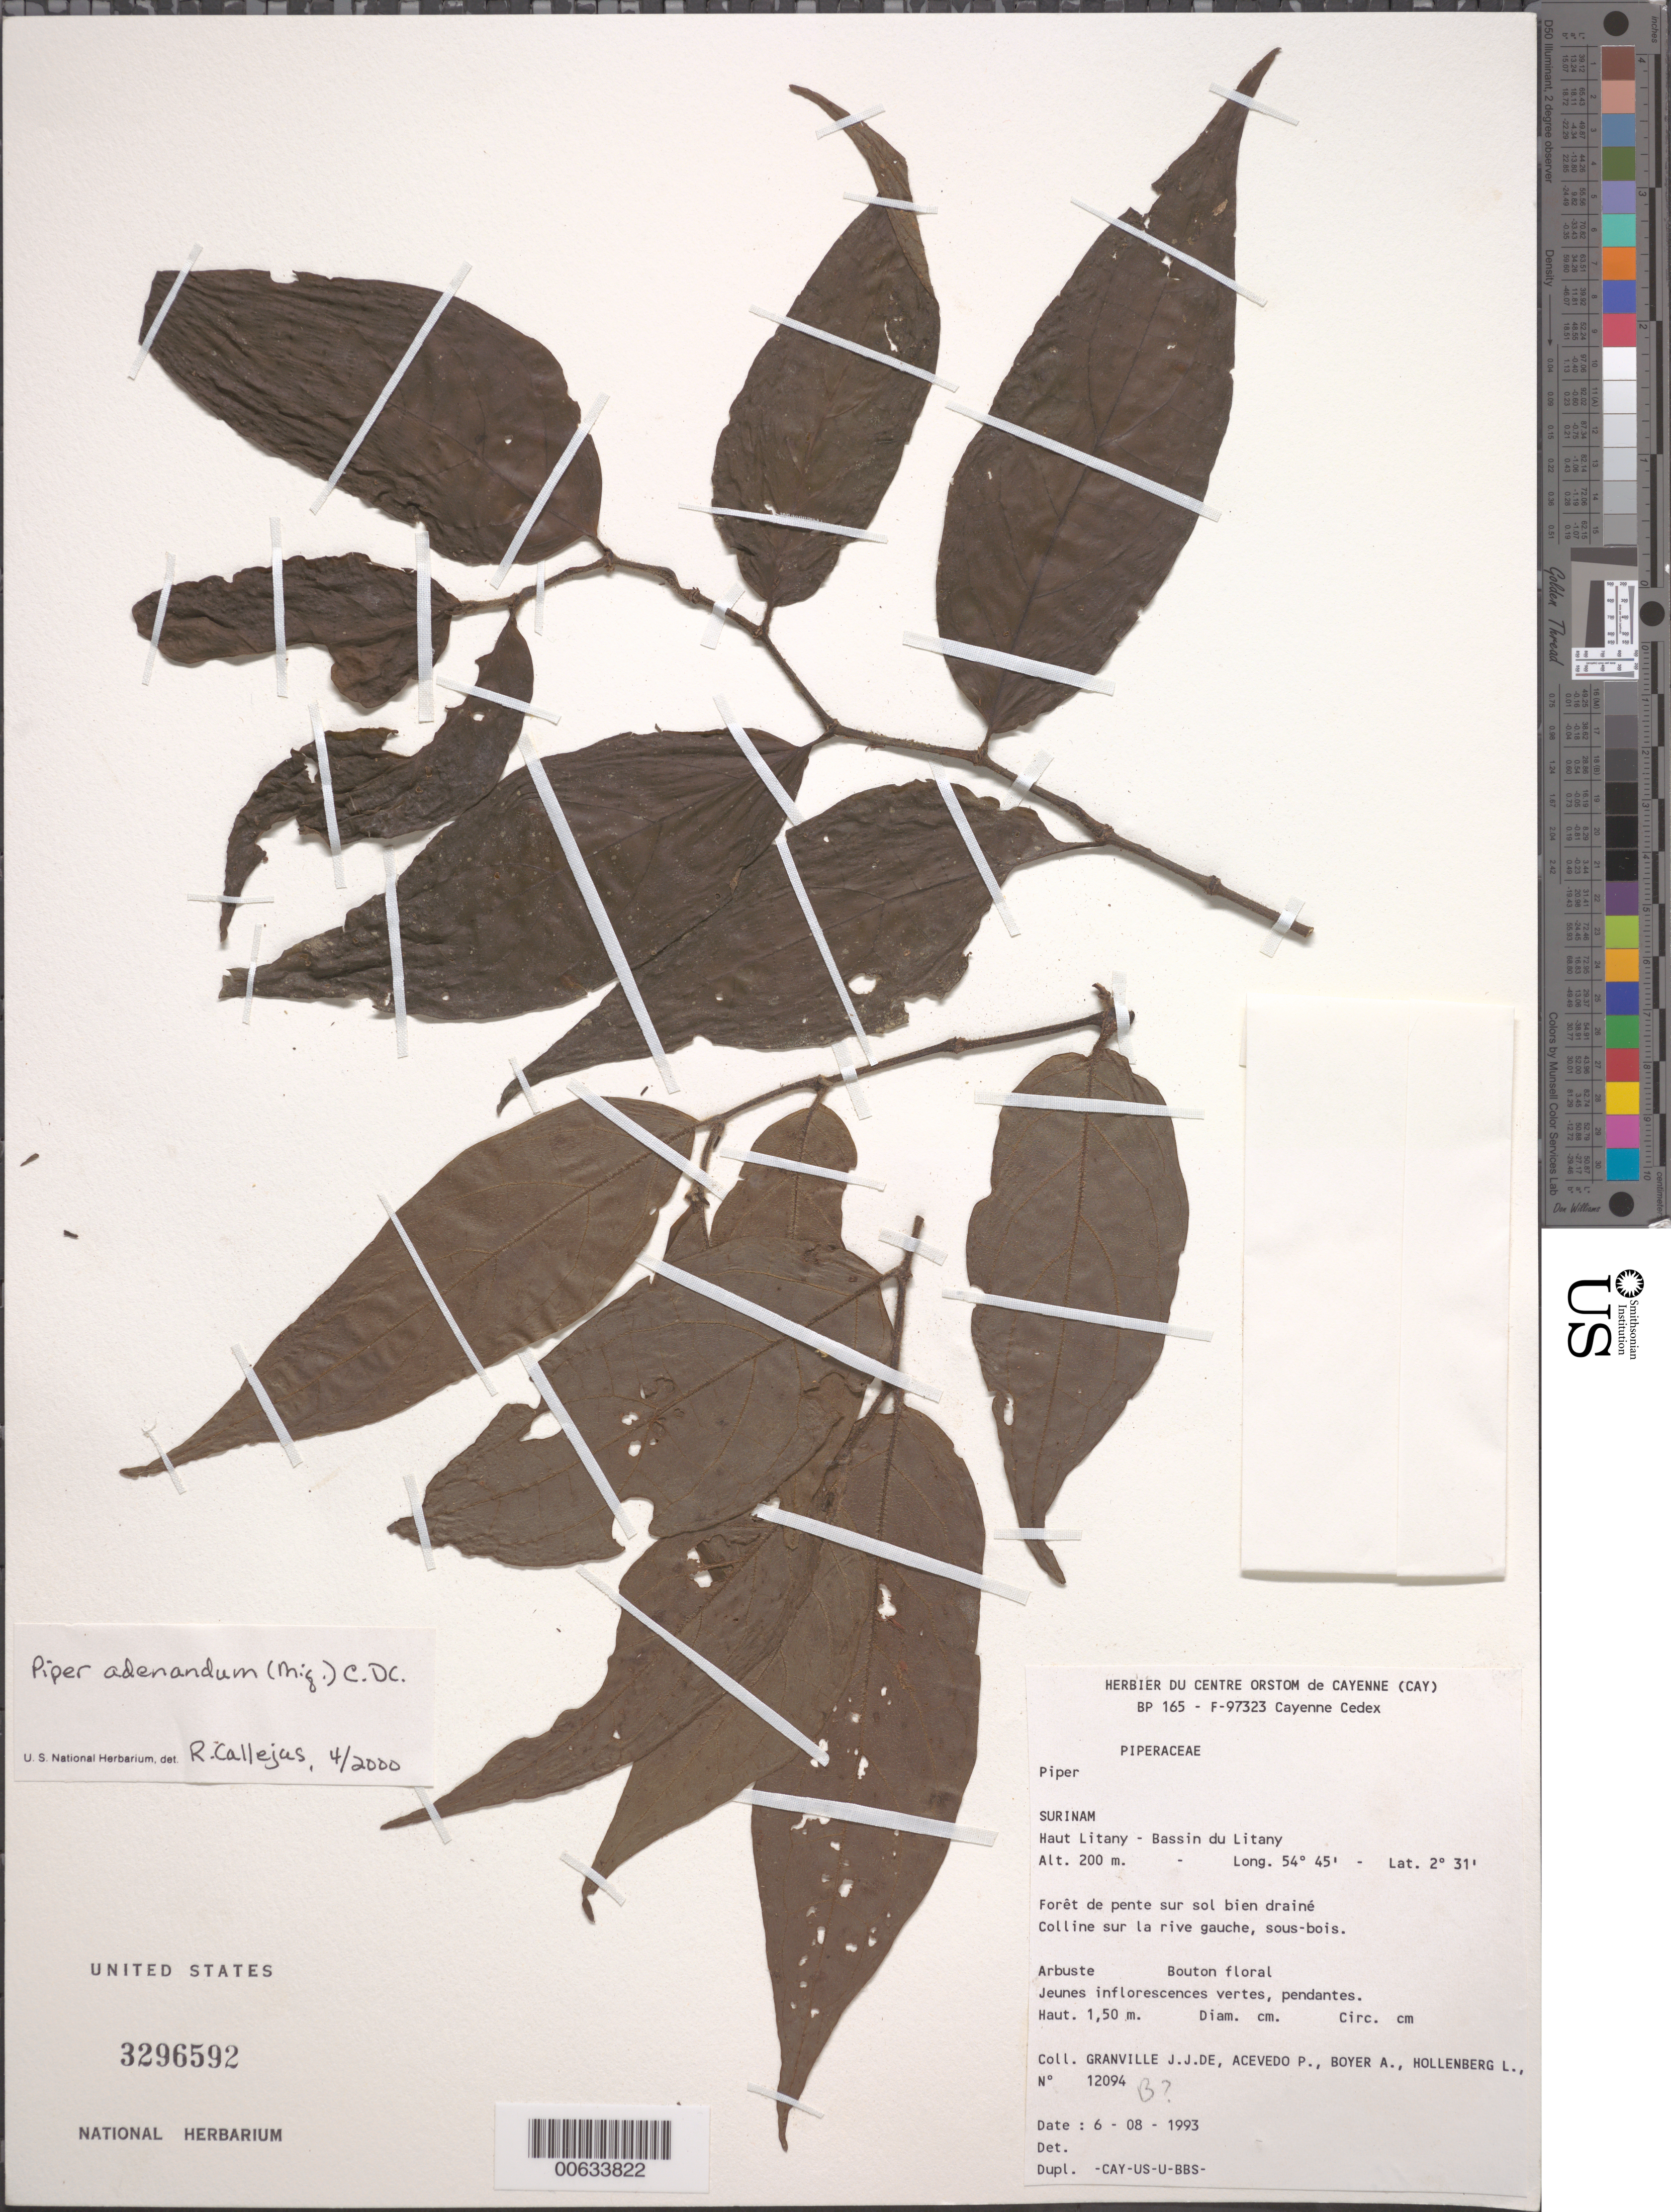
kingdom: Plantae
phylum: Tracheophyta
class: Magnoliopsida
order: Piperales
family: Piperaceae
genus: Piper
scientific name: Piper adenandrum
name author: (Miq.) C. DC.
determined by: Callejas, Ricardo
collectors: J.-J. de Granville, P. Acevedo-Rodr., A. Boyer & L. Hollenberg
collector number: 12094 B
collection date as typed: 6-Aug-93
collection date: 1993-08-06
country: Suriname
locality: Haut Litany, Bassin du Litany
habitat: Slope forest on well drained soil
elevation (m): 200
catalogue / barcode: US 3296592